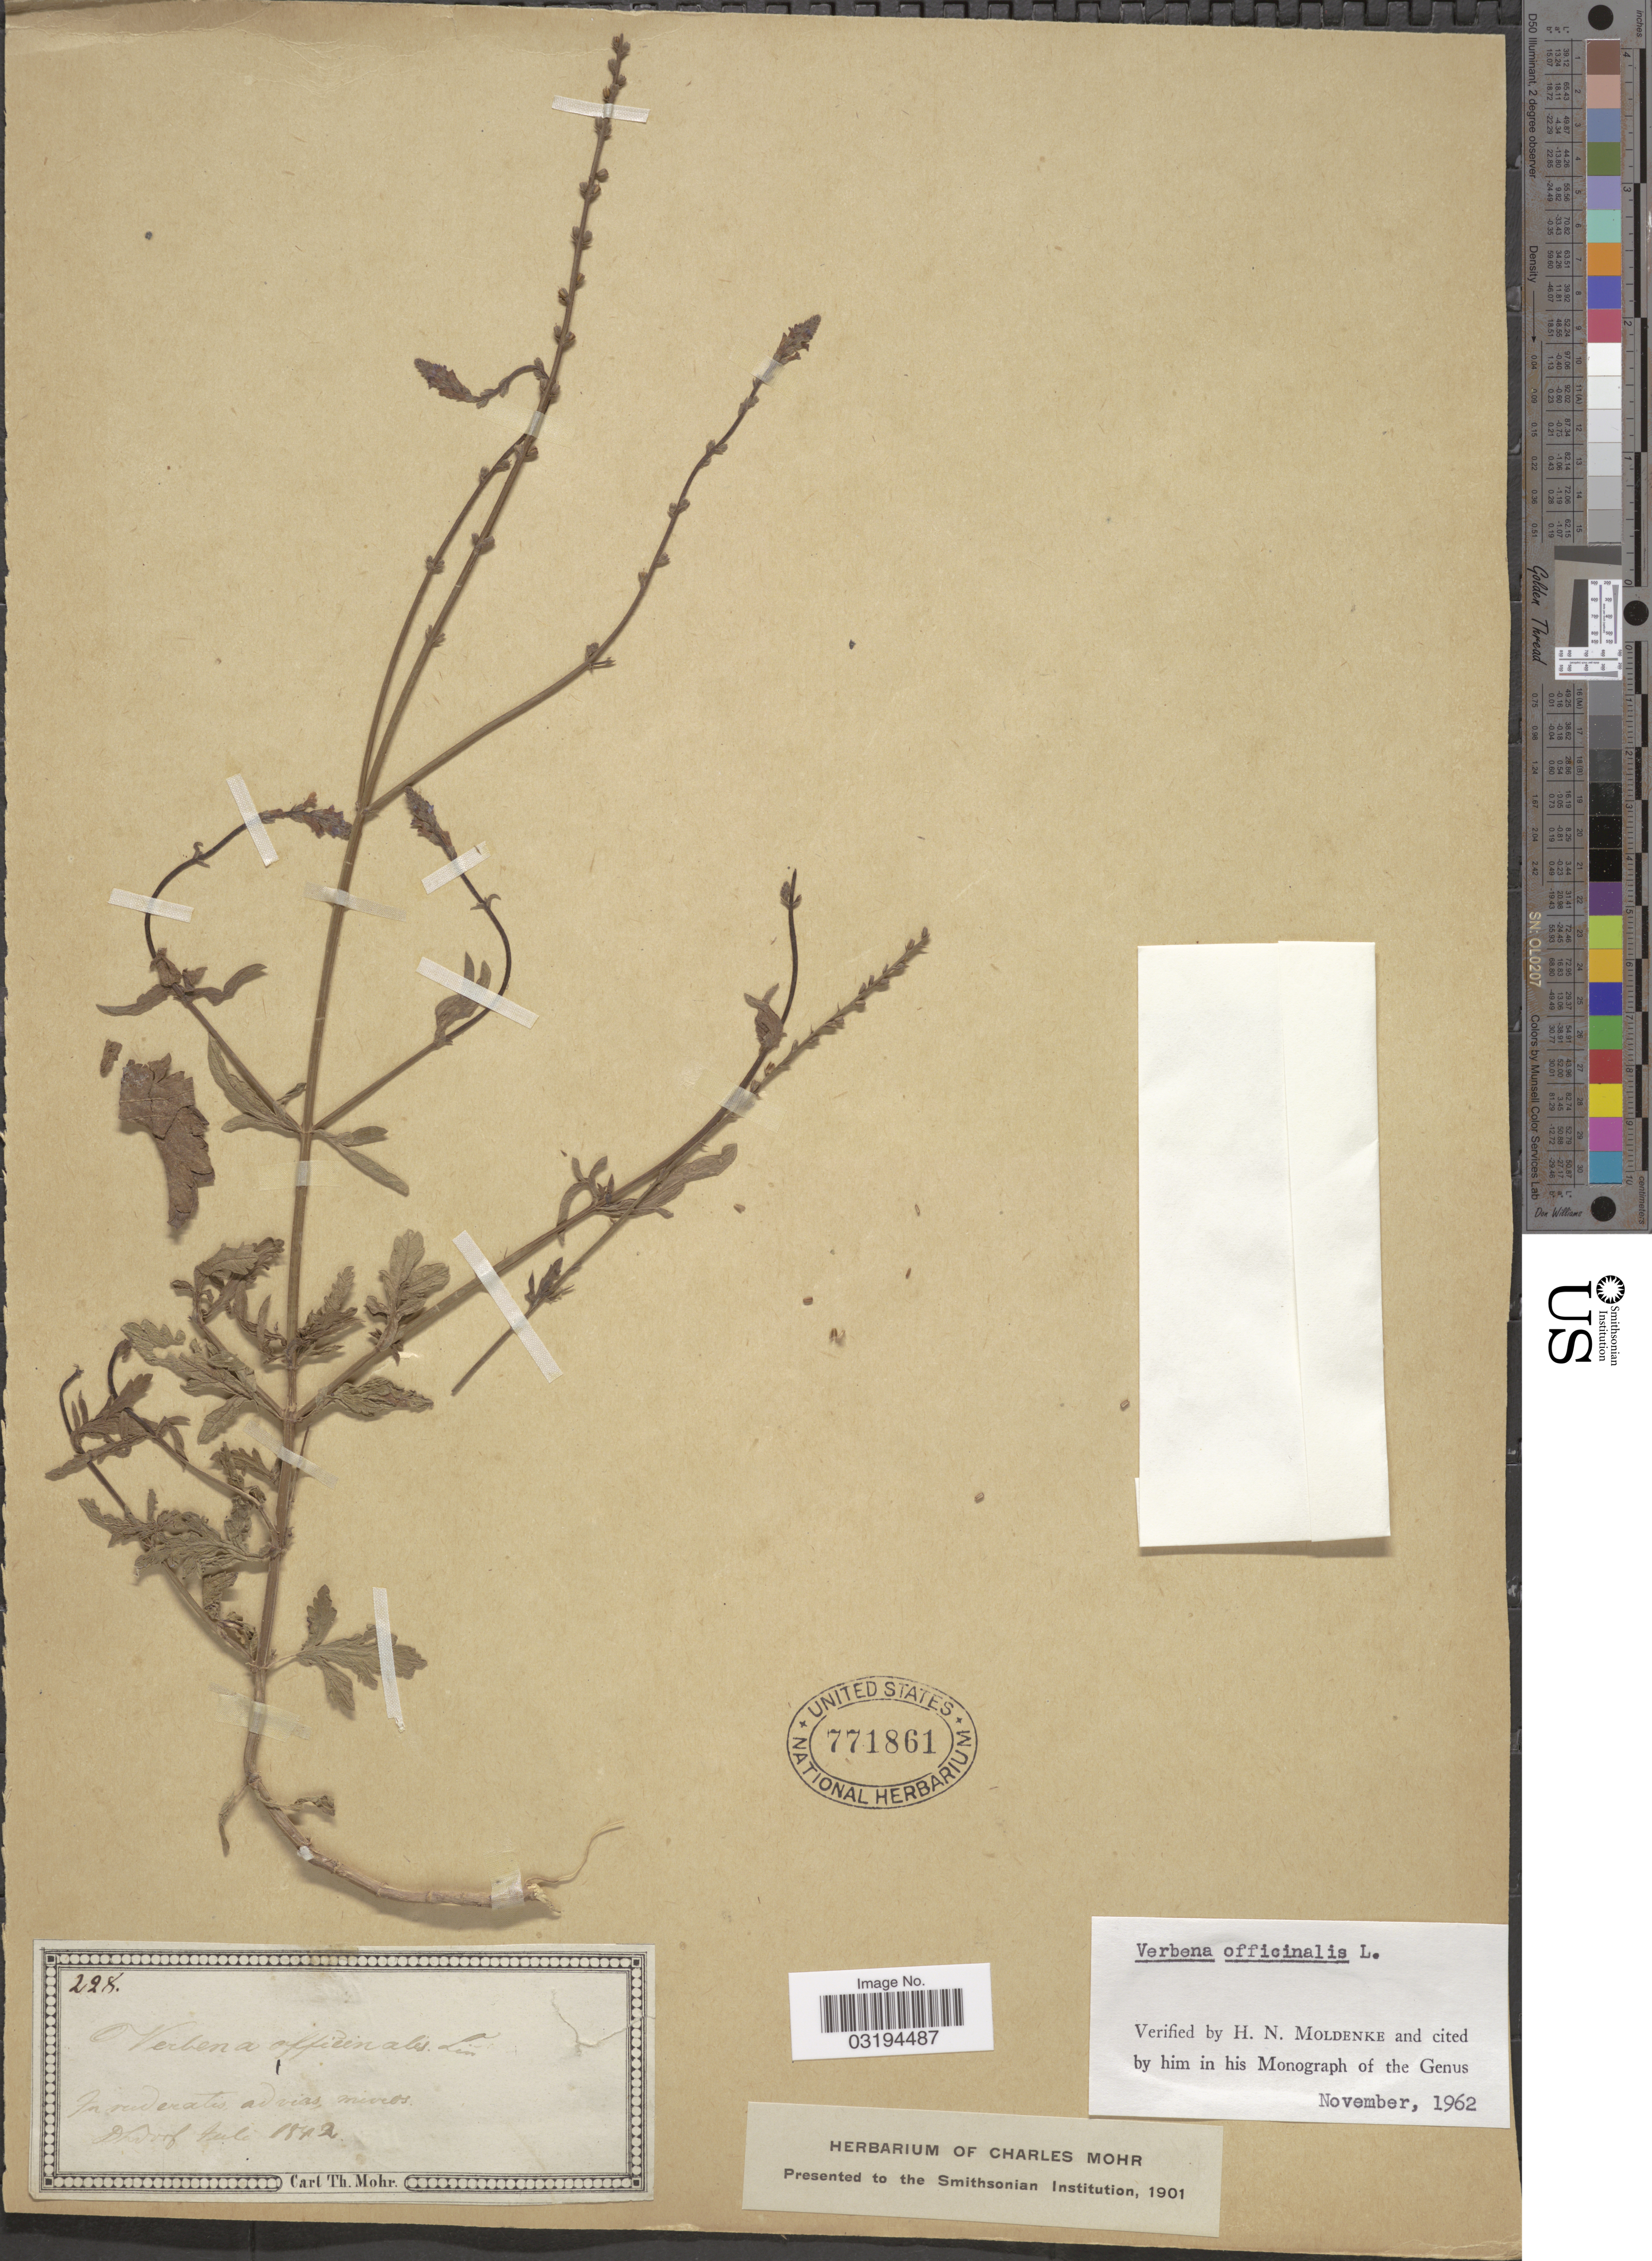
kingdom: Plantae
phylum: Tracheophyta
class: Magnoliopsida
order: Lamiales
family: Verbenaceae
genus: Verbena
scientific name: Verbena officinalis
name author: L.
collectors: Mohr, C. T. (herbarium)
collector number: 228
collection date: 1842-07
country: Germany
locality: In ruderatis, ad vias niveos Dhdorf [Ddorf/Dusseldorf?]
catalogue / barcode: US 771861